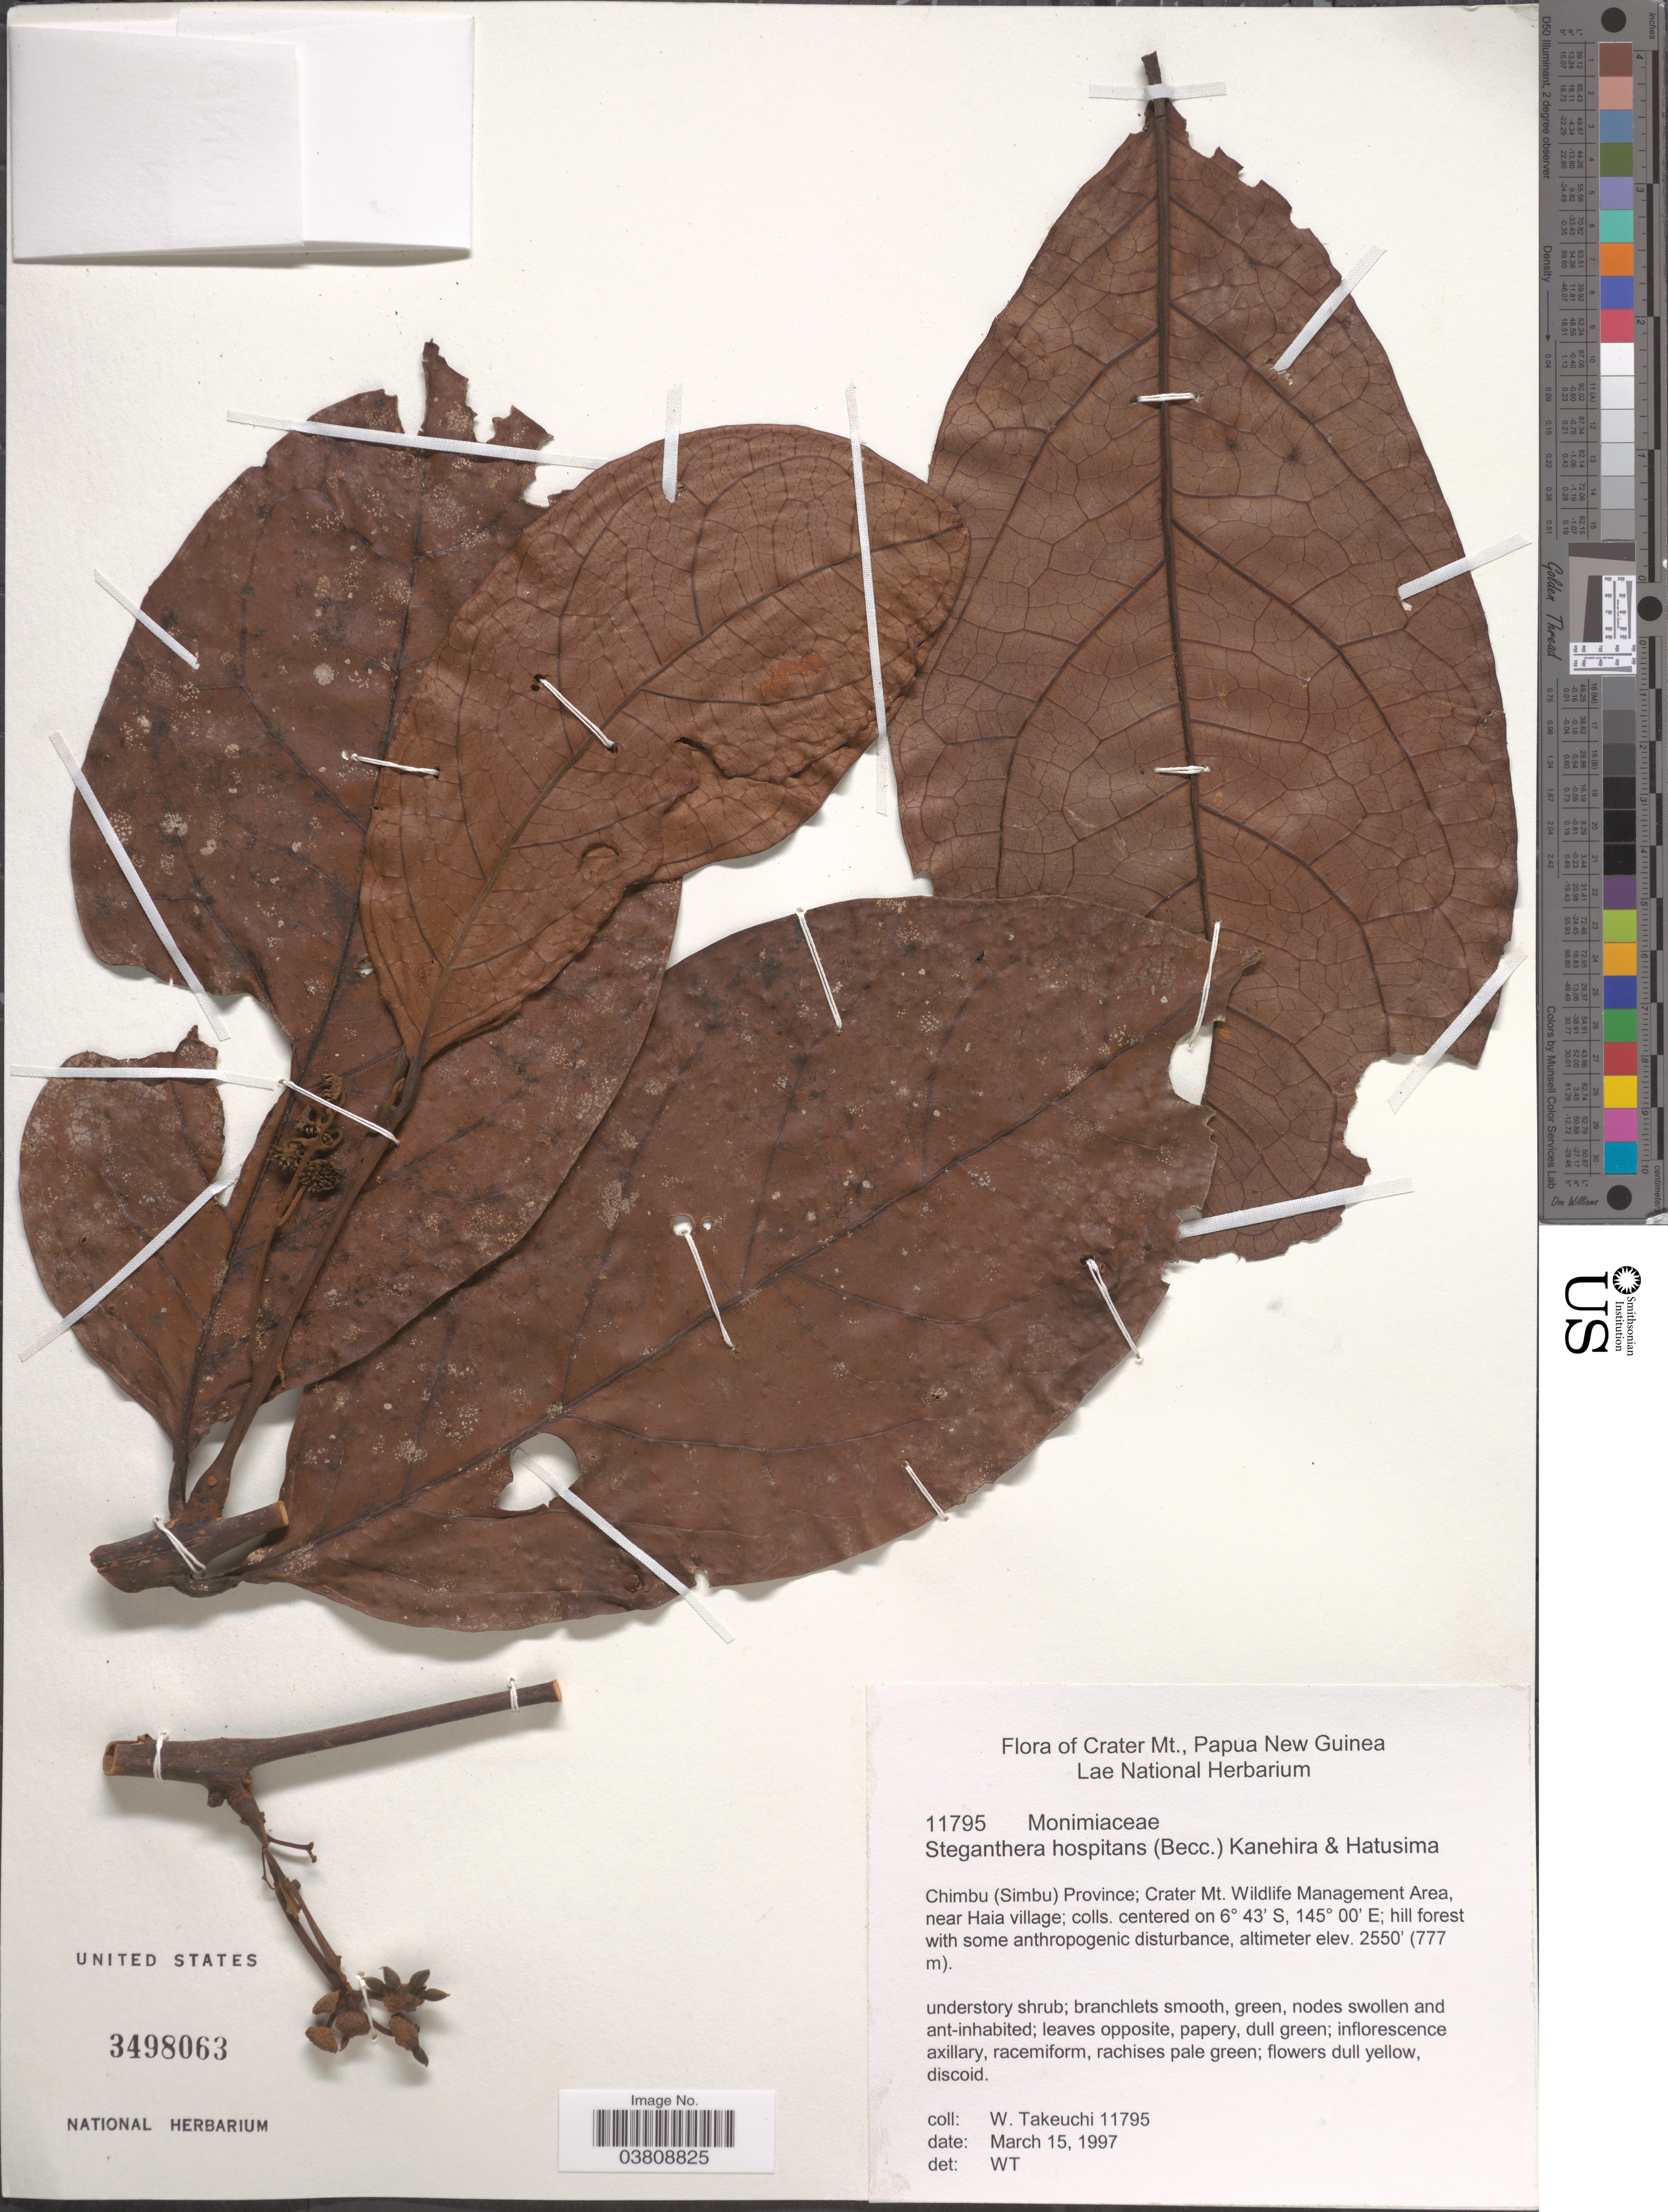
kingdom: Plantae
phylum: Tracheophyta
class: Magnoliopsida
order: Laurales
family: Monimiaceae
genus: Steganthera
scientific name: Steganthera hospitans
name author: (Becc.) Kaneh. & Hatus.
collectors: W. Takeuchi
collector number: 11795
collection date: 1997-03-15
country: Papua New Guinea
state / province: Chimbu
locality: Crater Mt. Chimbu (Simbu) Province; Crater Mt. Wildlife Management Area, near Haia village.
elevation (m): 777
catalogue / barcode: US 3498063